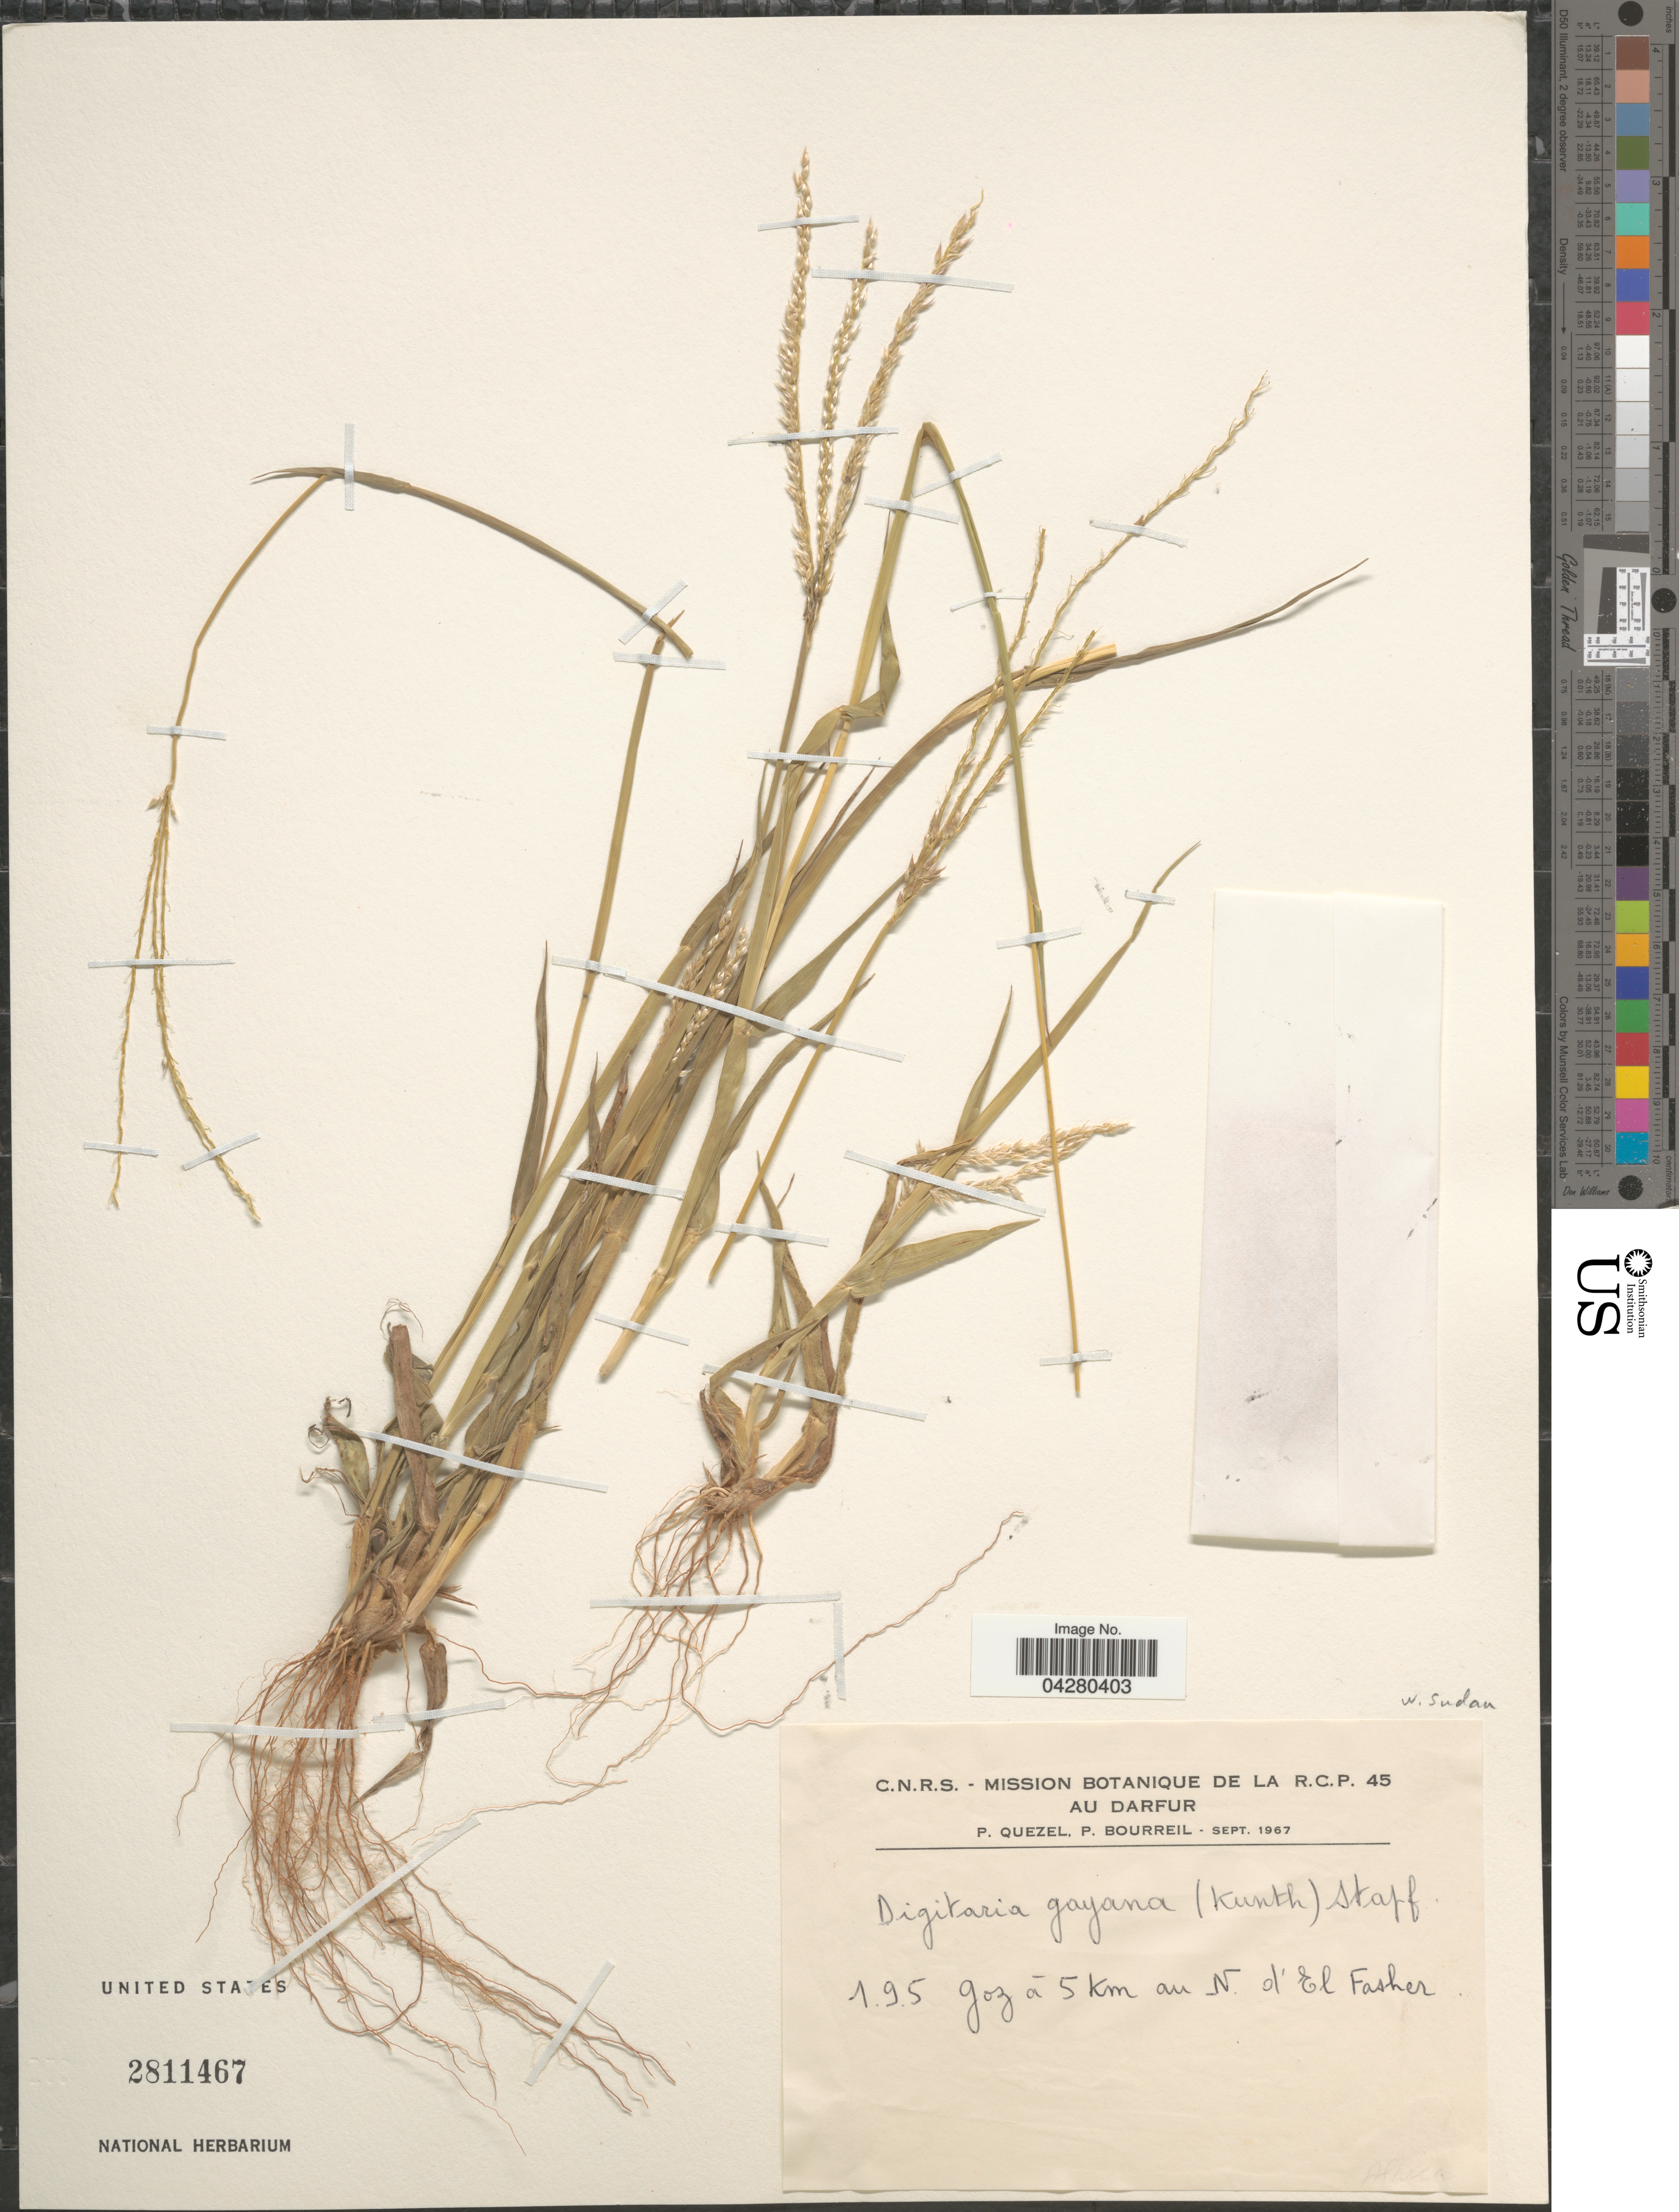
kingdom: Plantae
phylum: Tracheophyta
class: Liliopsida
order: Poales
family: Poaceae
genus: Digitaria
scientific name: Digitaria gayana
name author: (Kunth) Stapf ex A. Chev.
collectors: P. Quezel & P. Bourreil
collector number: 195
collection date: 1967-09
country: Sudan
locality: W. Sudan. Goz à 5 km au N. d'El Fasher.